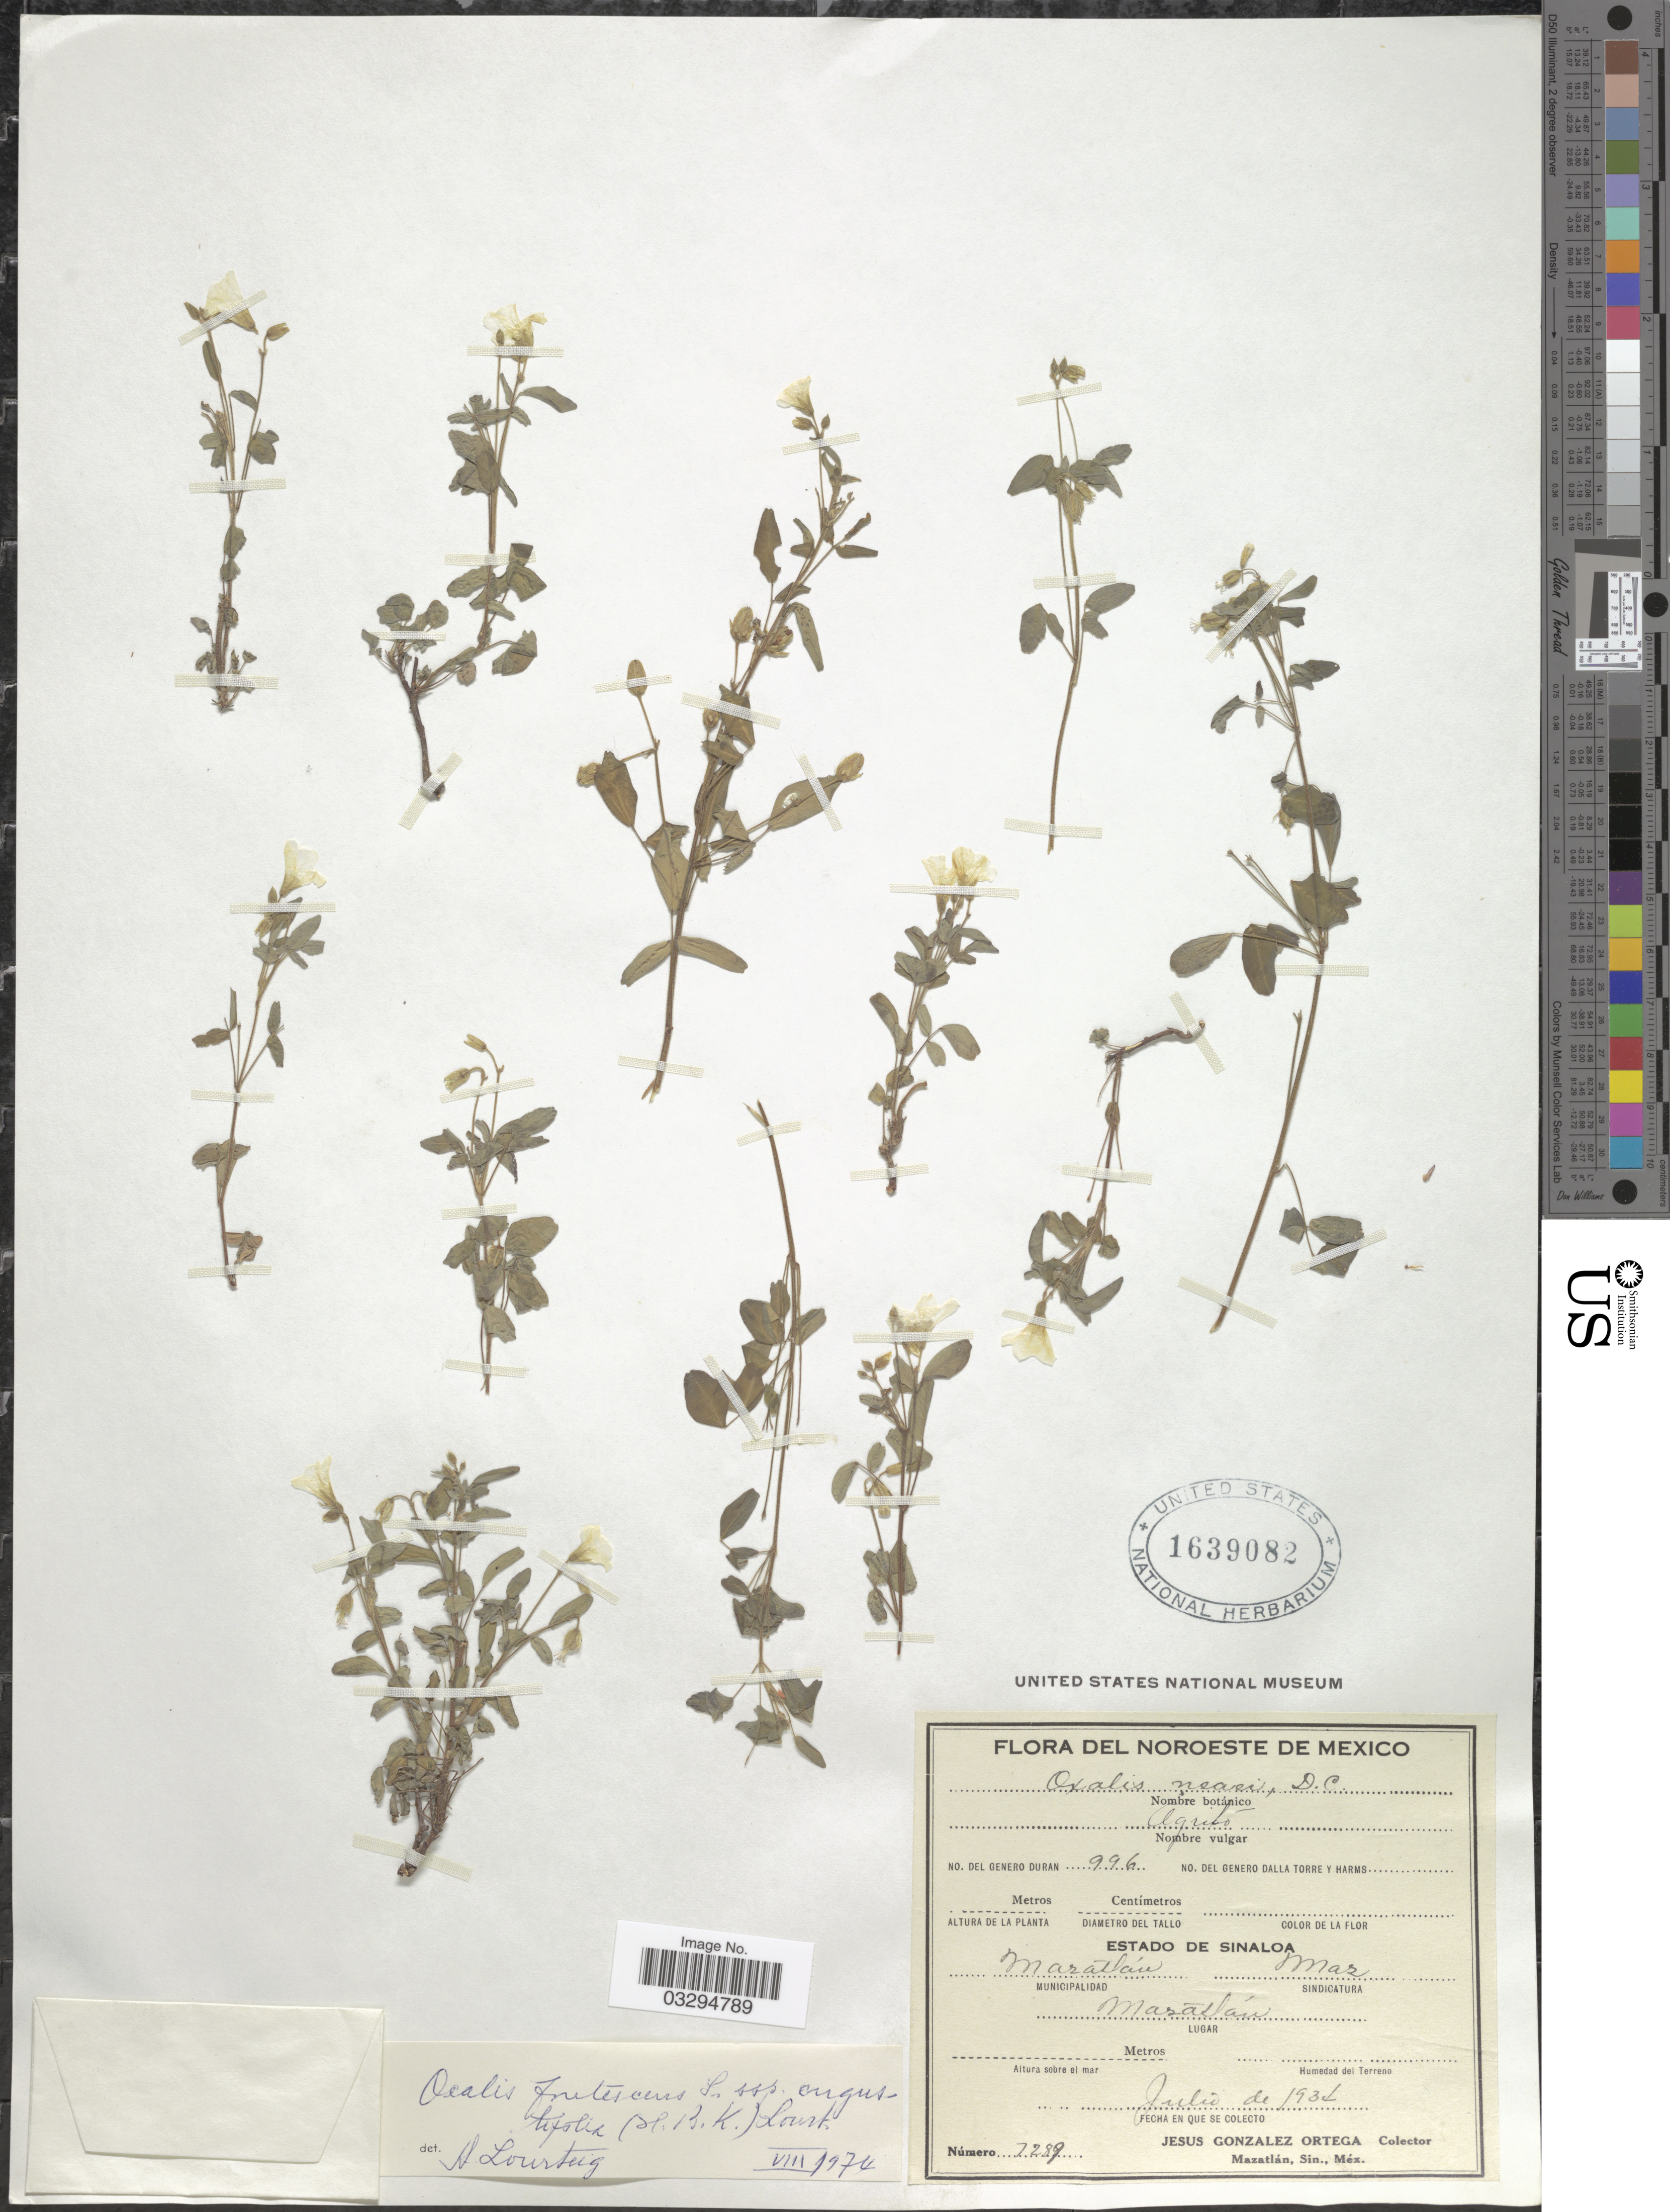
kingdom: Plantae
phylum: Tracheophyta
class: Magnoliopsida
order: Oxalidales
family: Oxalidaceae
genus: Oxalis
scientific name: Oxalis frutescens subsp. angustifolia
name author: (Kunth) Lourteig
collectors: J. Ortega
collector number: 7289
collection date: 1934-07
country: Mexico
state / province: Sinaloa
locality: Noroeste de Mexico, Mazatlán, Maz.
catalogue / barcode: US 1639082